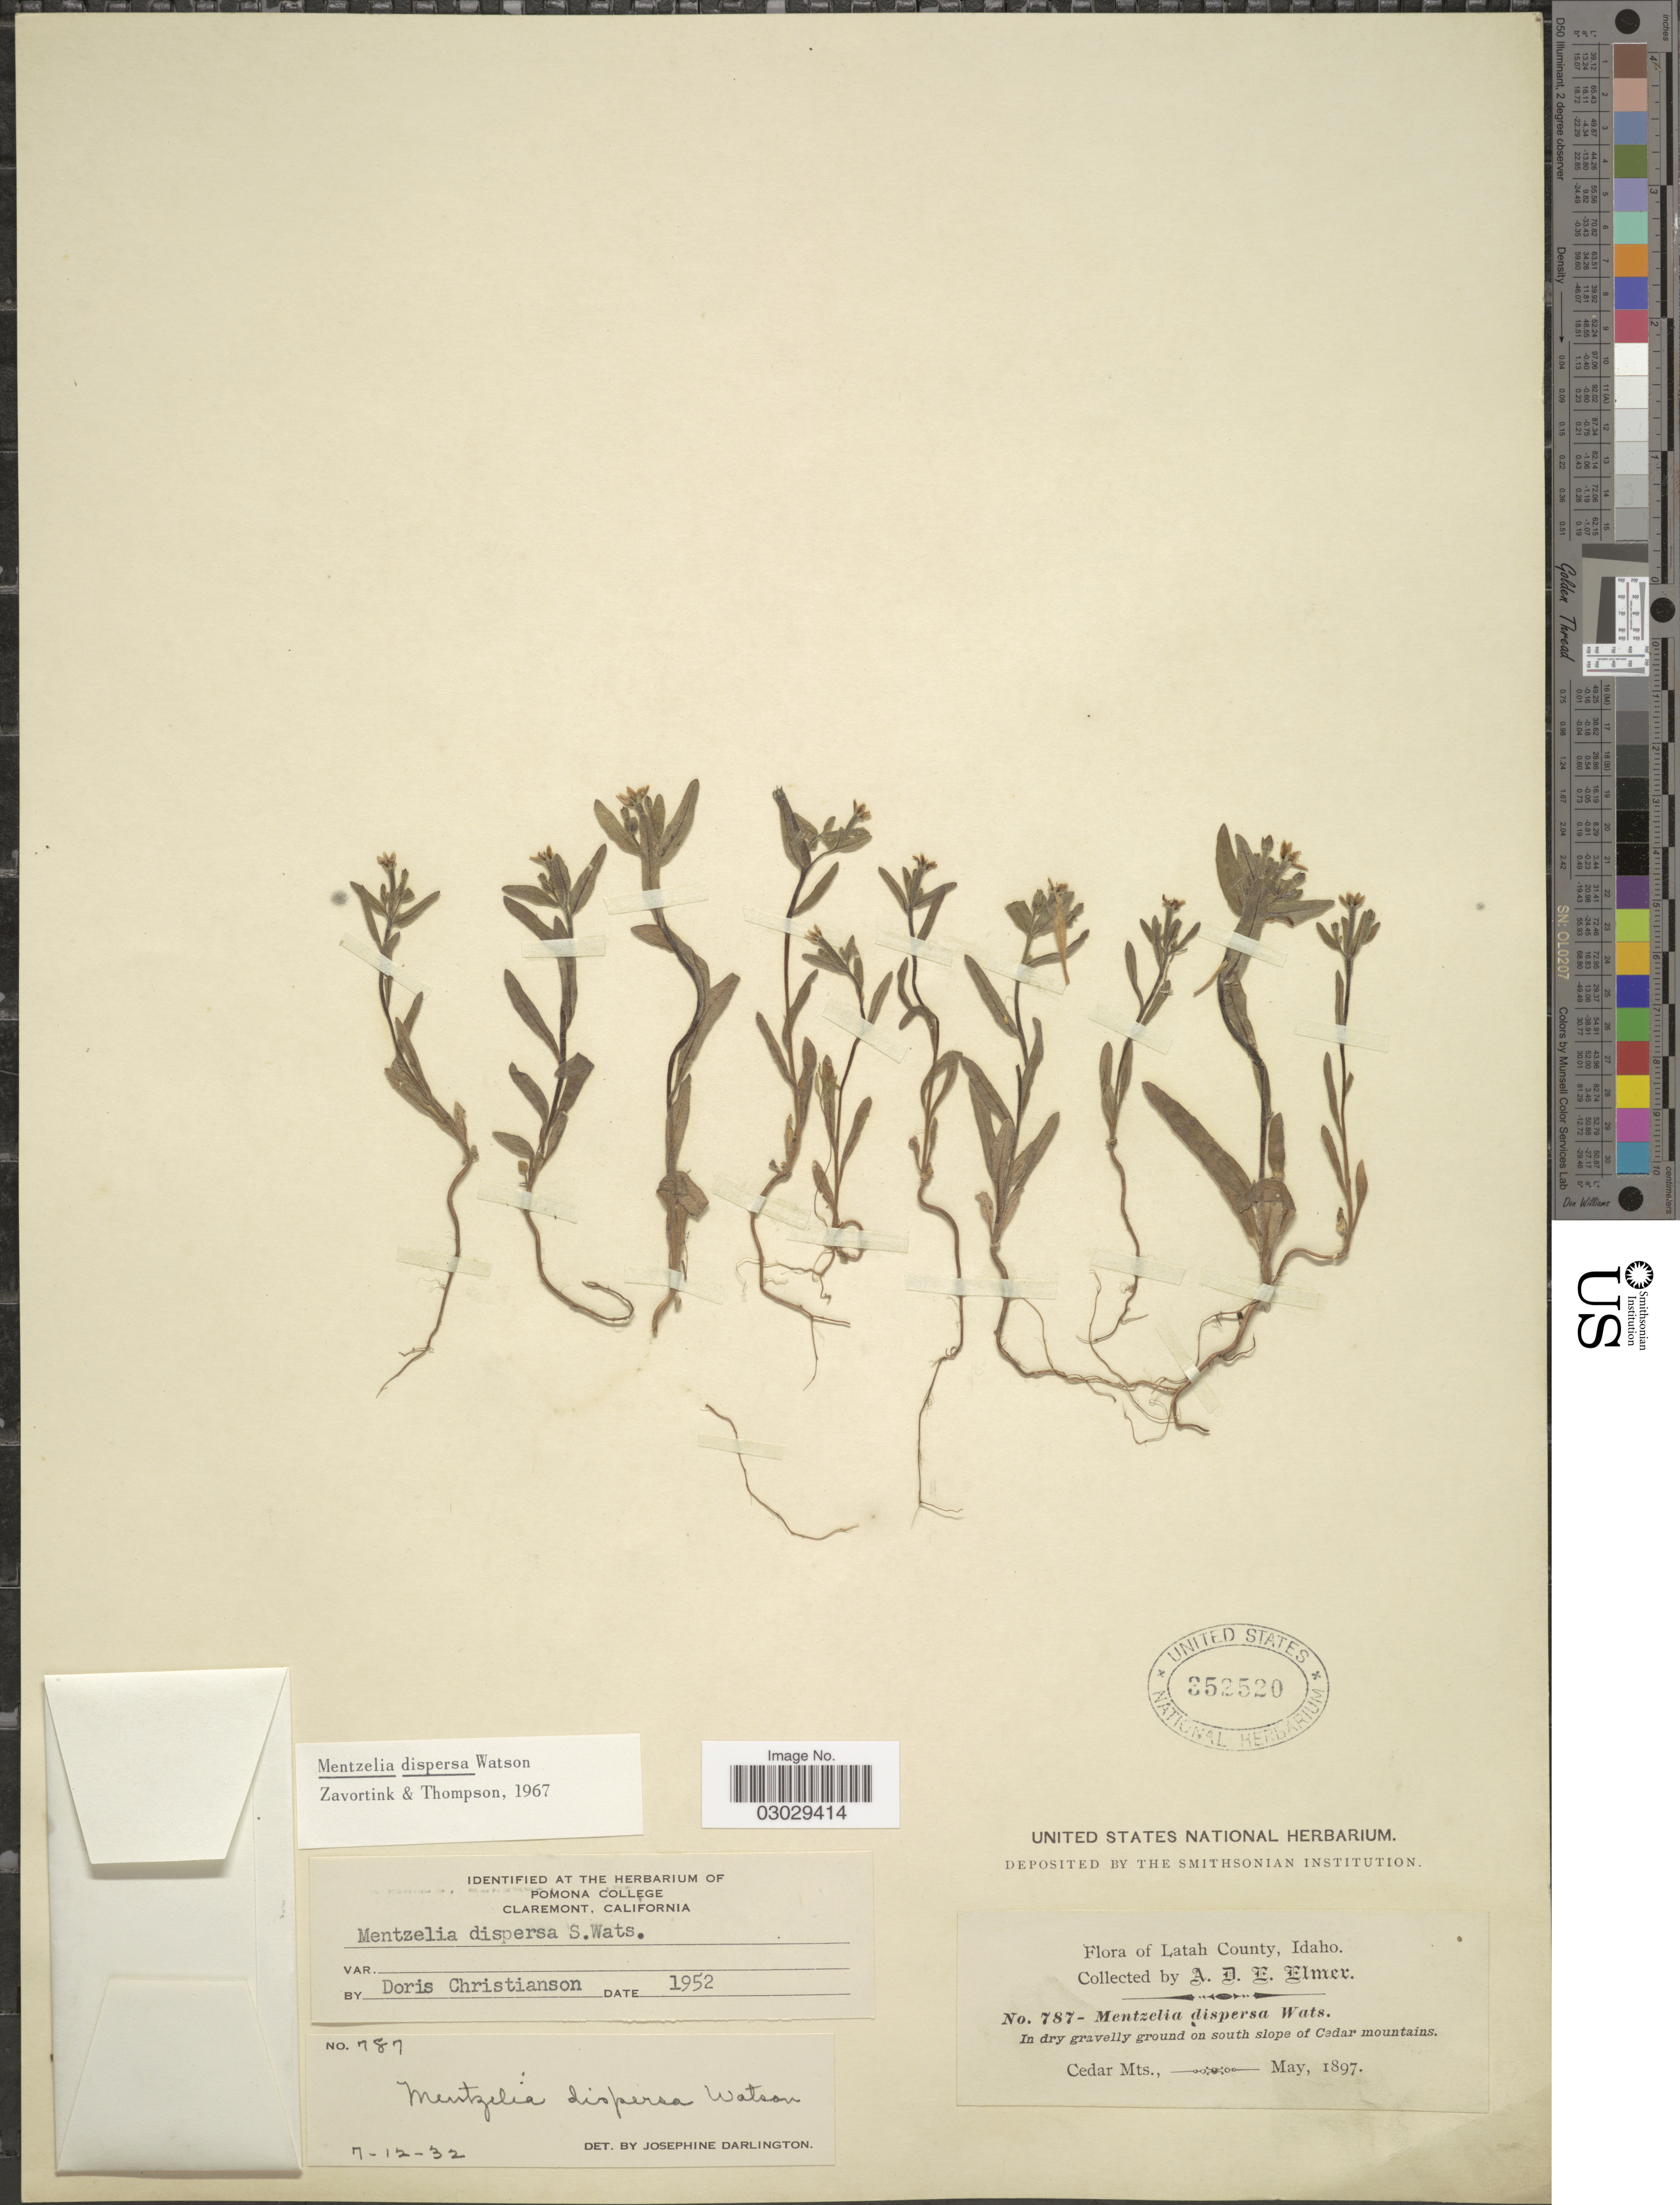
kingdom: Plantae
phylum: Tracheophyta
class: Magnoliopsida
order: Cornales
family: Loasaceae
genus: Mentzelia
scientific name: Mentzelia dispersa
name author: S. Watson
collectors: A. D. E. Elmer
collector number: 787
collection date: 1897-05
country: United States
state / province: Idaho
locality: Latah County. In dry gravelly ground on south slope of Cedar mountains.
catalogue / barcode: US 352520